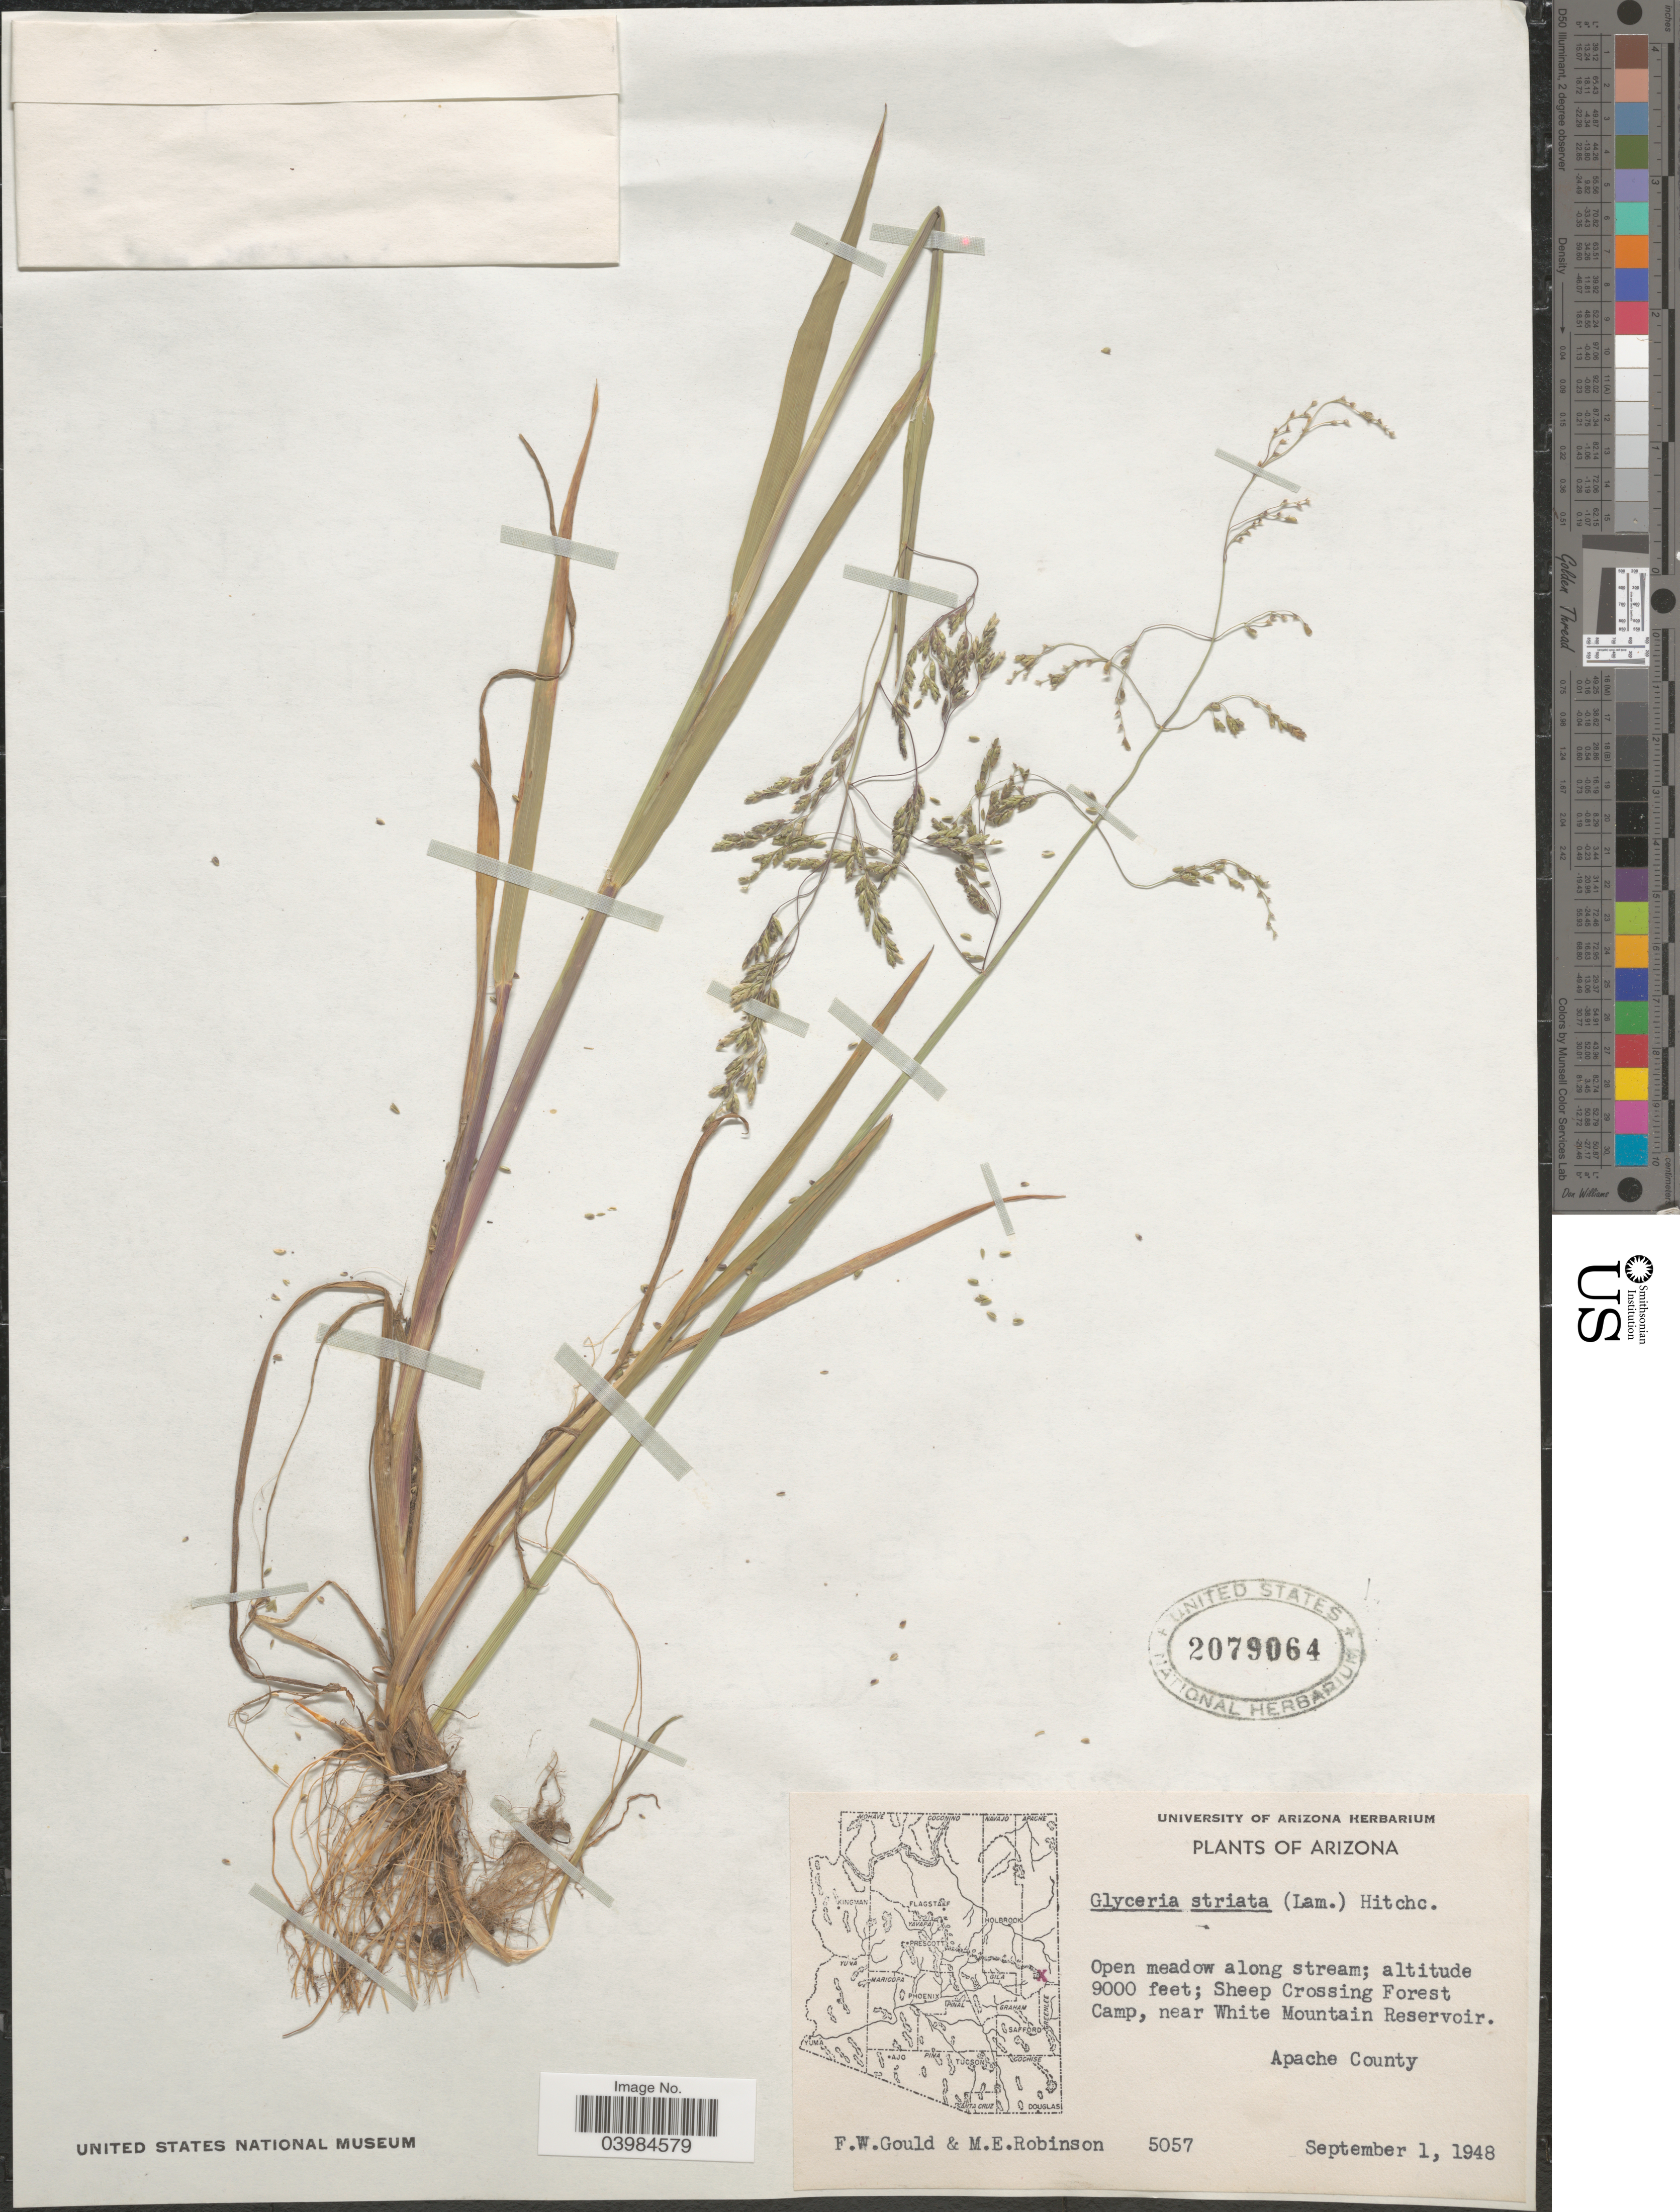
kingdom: Plantae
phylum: Tracheophyta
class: Liliopsida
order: Poales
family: Poaceae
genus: Glyceria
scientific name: Glyceria striata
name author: (Lam.) Hitchc.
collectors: F. W. Gould & M. E. Robinson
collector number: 5057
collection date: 1948-09-01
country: United States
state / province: Arizona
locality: Open meadow along stream; Sheep Crossing Forest Camp, near White Mountain Reservoir. Apache County.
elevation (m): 2743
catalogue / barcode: US 2079064